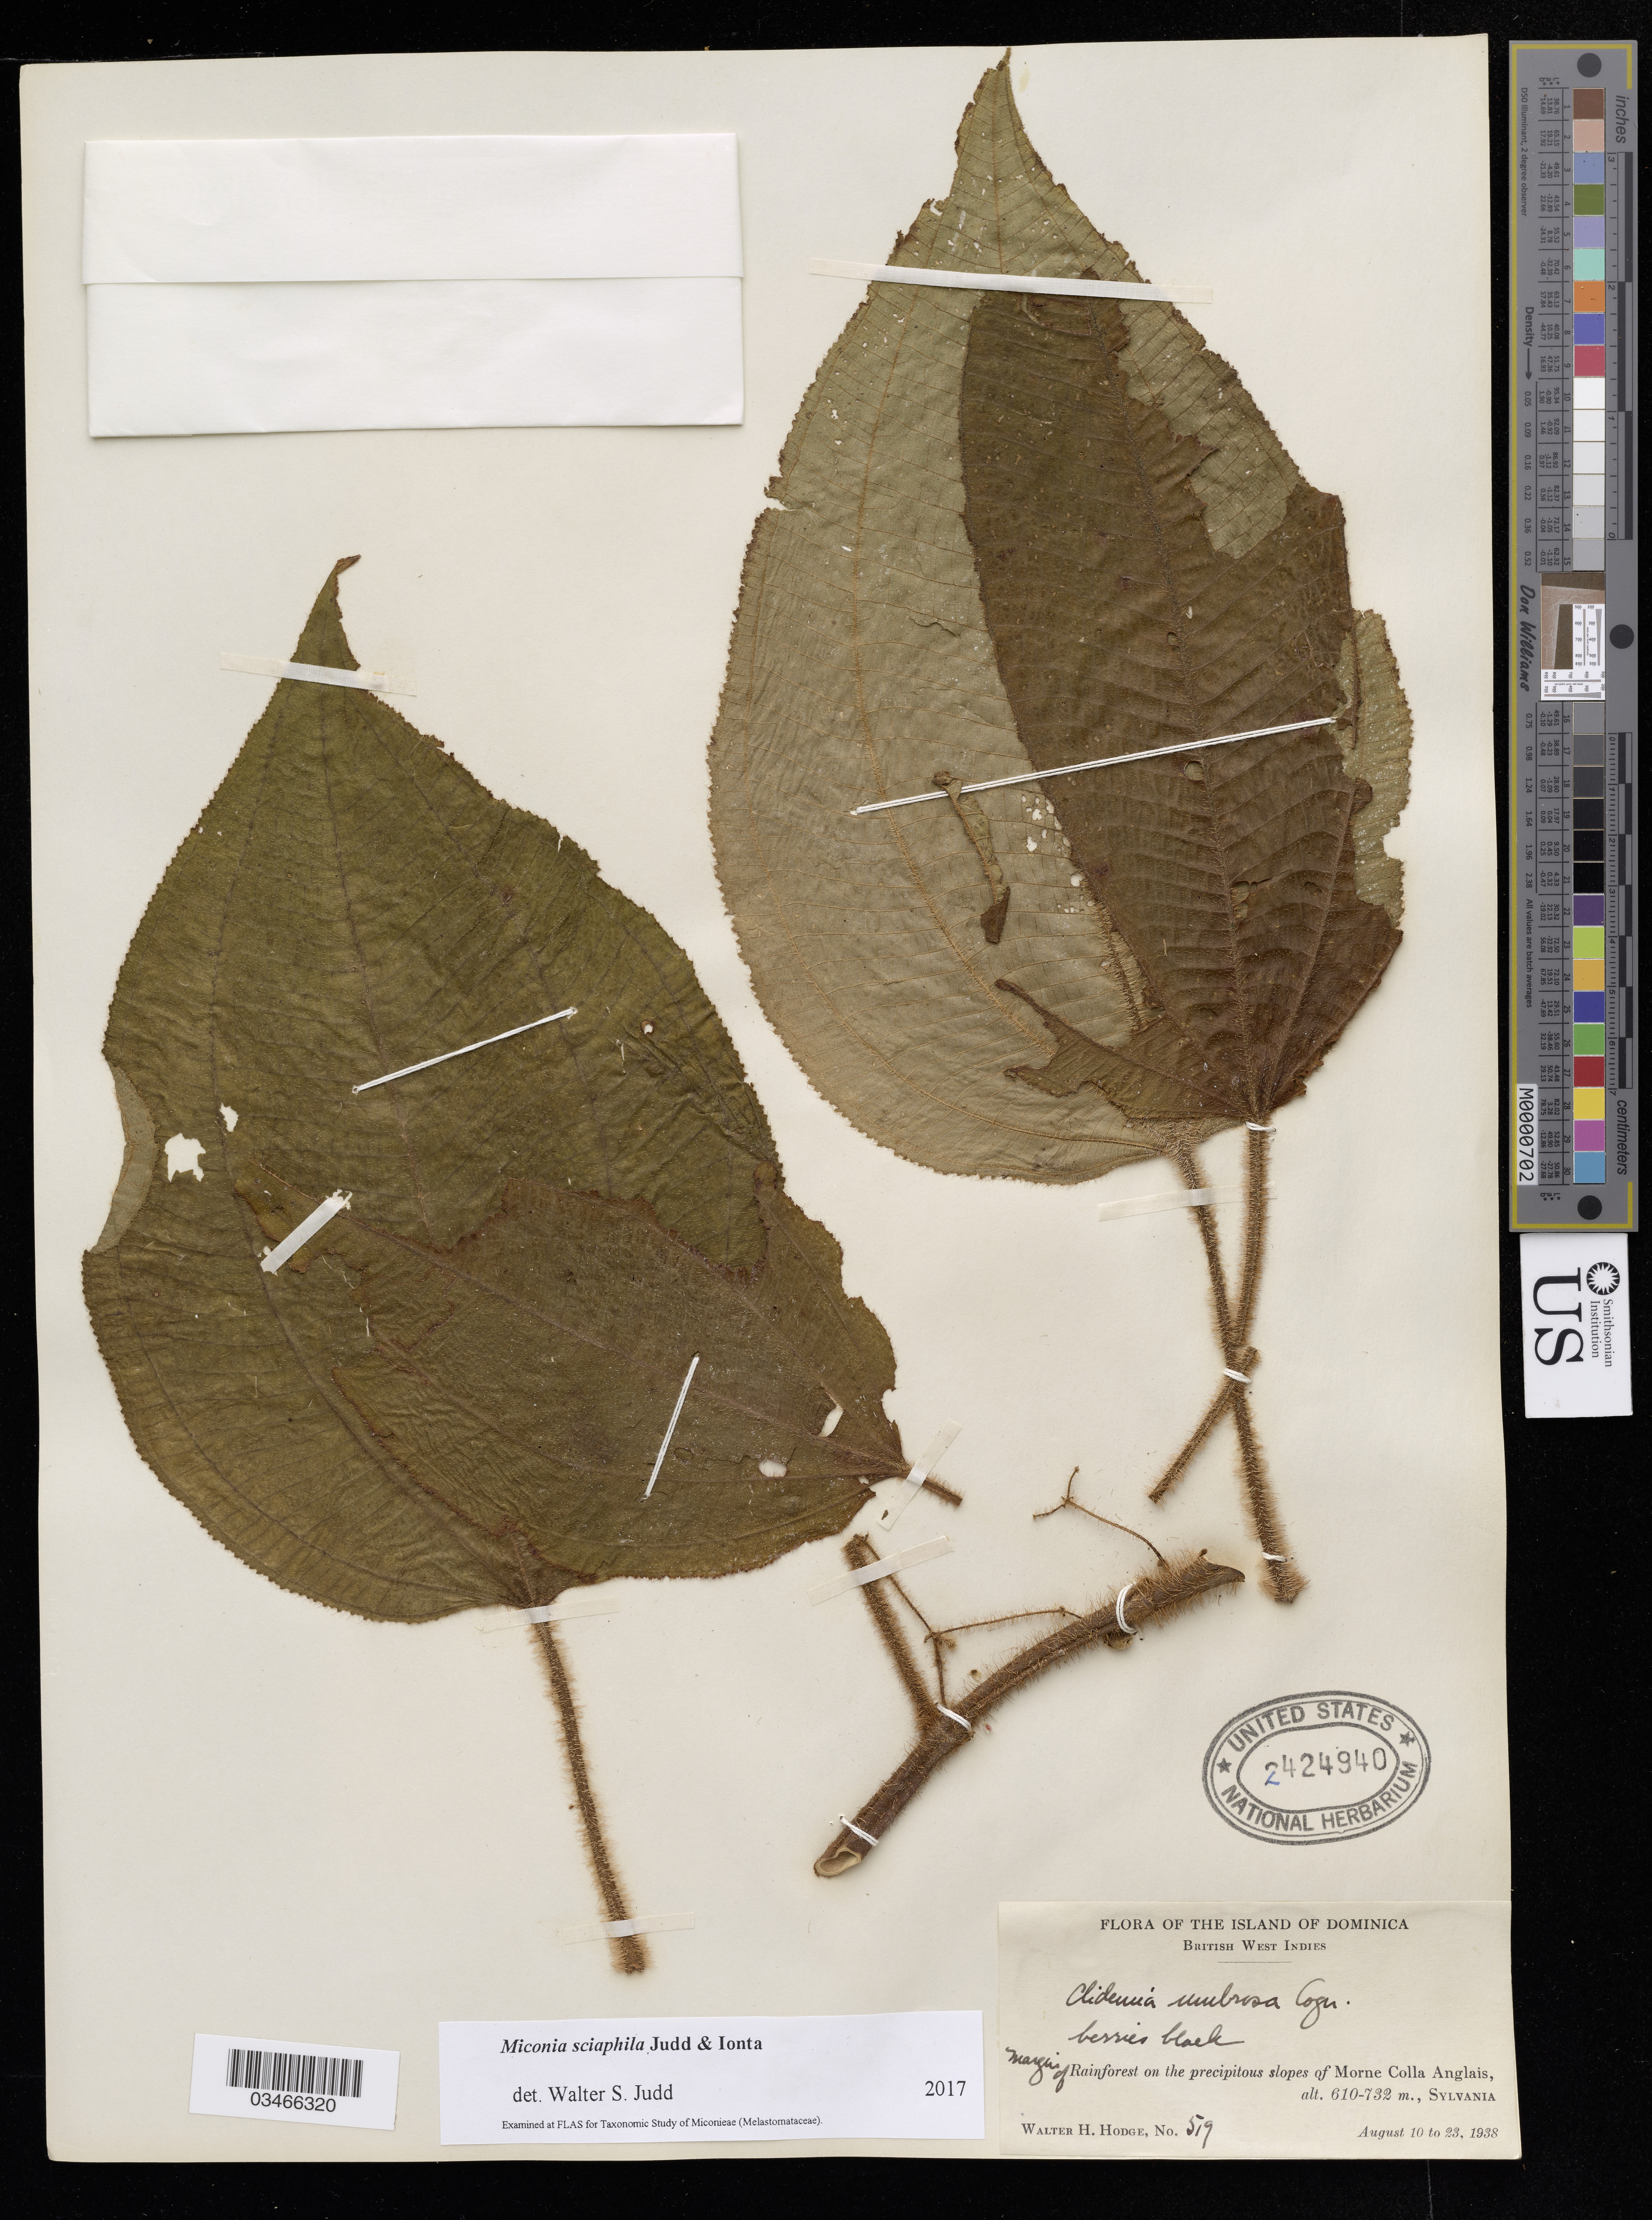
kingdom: Plantae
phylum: Tracheophyta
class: Magnoliopsida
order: Myrtales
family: Melastomataceae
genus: Miconia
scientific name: Miconia sciaphila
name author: Judd & Ionta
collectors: W. Hodge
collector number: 519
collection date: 1938-08-10/1938-08-23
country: Dominica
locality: British West Indies. Margin of Rainforest on the precipitous slopes of Morne Colla Anglais, Sylvania.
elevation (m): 610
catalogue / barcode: US 2424940